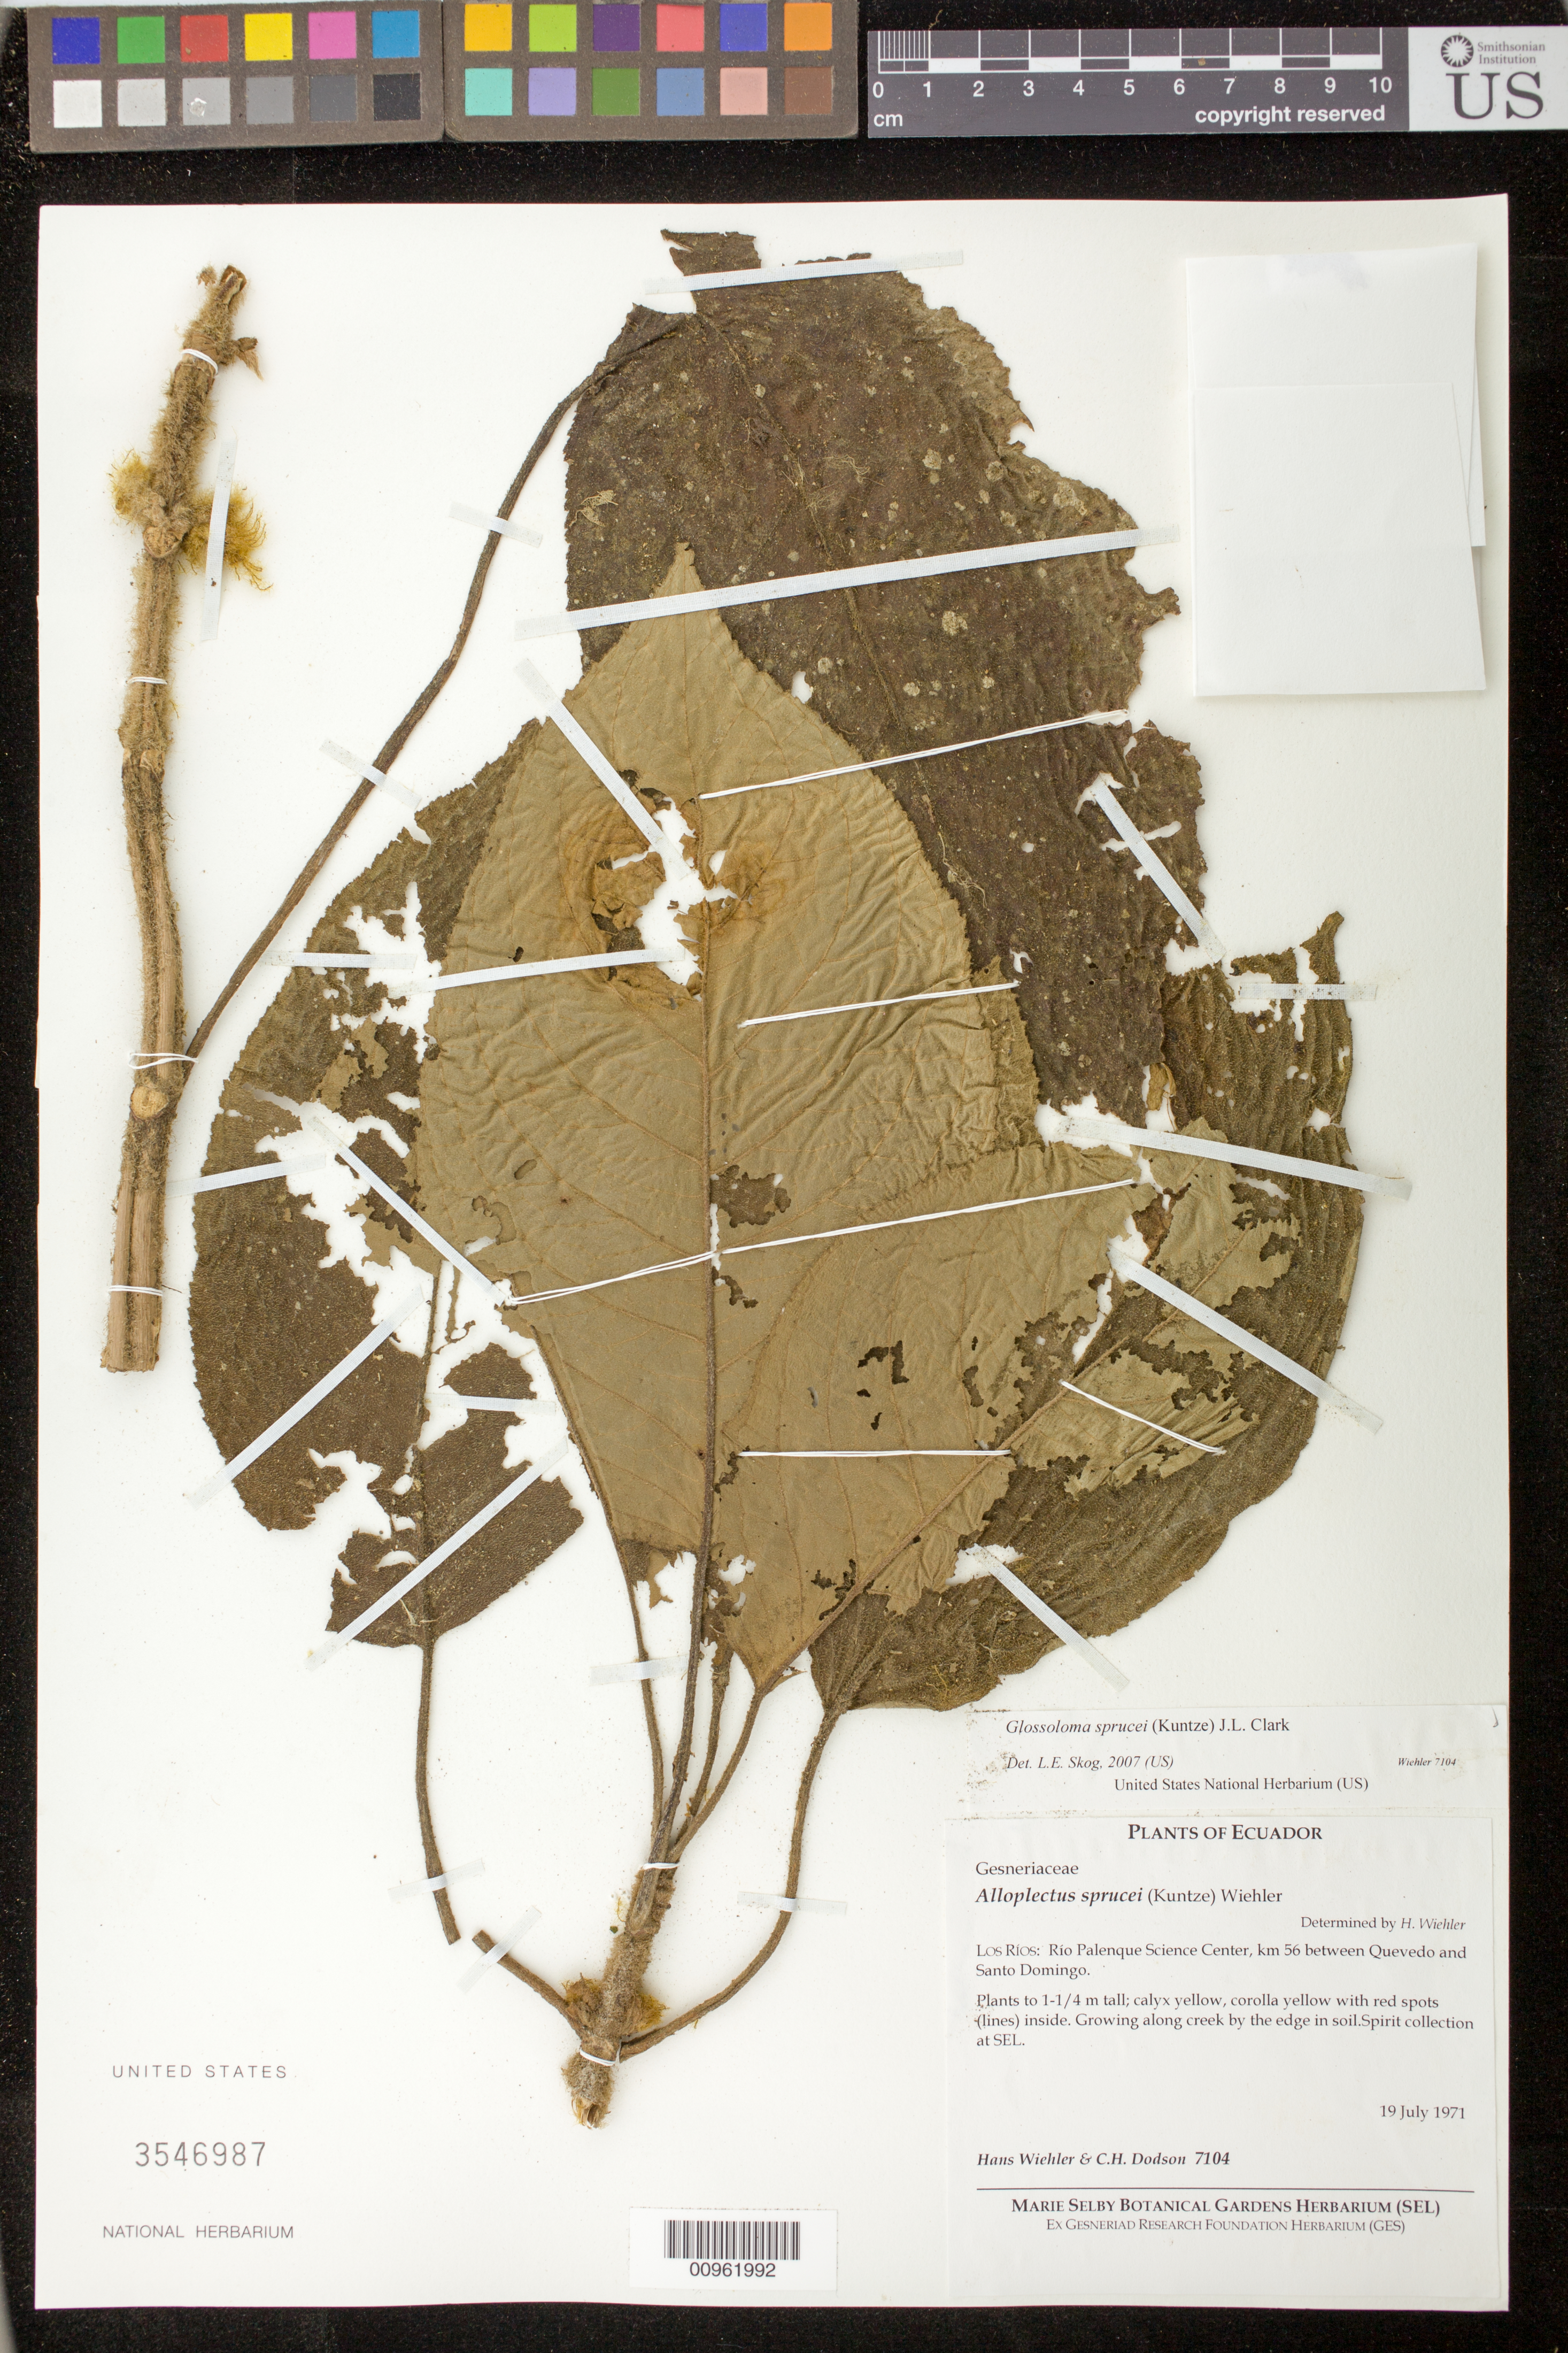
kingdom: Plantae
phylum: Tracheophyta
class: Magnoliopsida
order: Lamiales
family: Gesneriaceae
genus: Glossoloma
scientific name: Glossoloma sprucei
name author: (Kuntze) J.L. Clark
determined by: Skog, Laurence E.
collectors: H. J. Wiehler & C. H. Dodson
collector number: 7104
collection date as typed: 19 Jul 1971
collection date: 1971-07-19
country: Ecuador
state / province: Los Ríos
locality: Rio Palenque Science Center, km 56 between Quevedo and Santo Domingo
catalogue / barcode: US 3546987